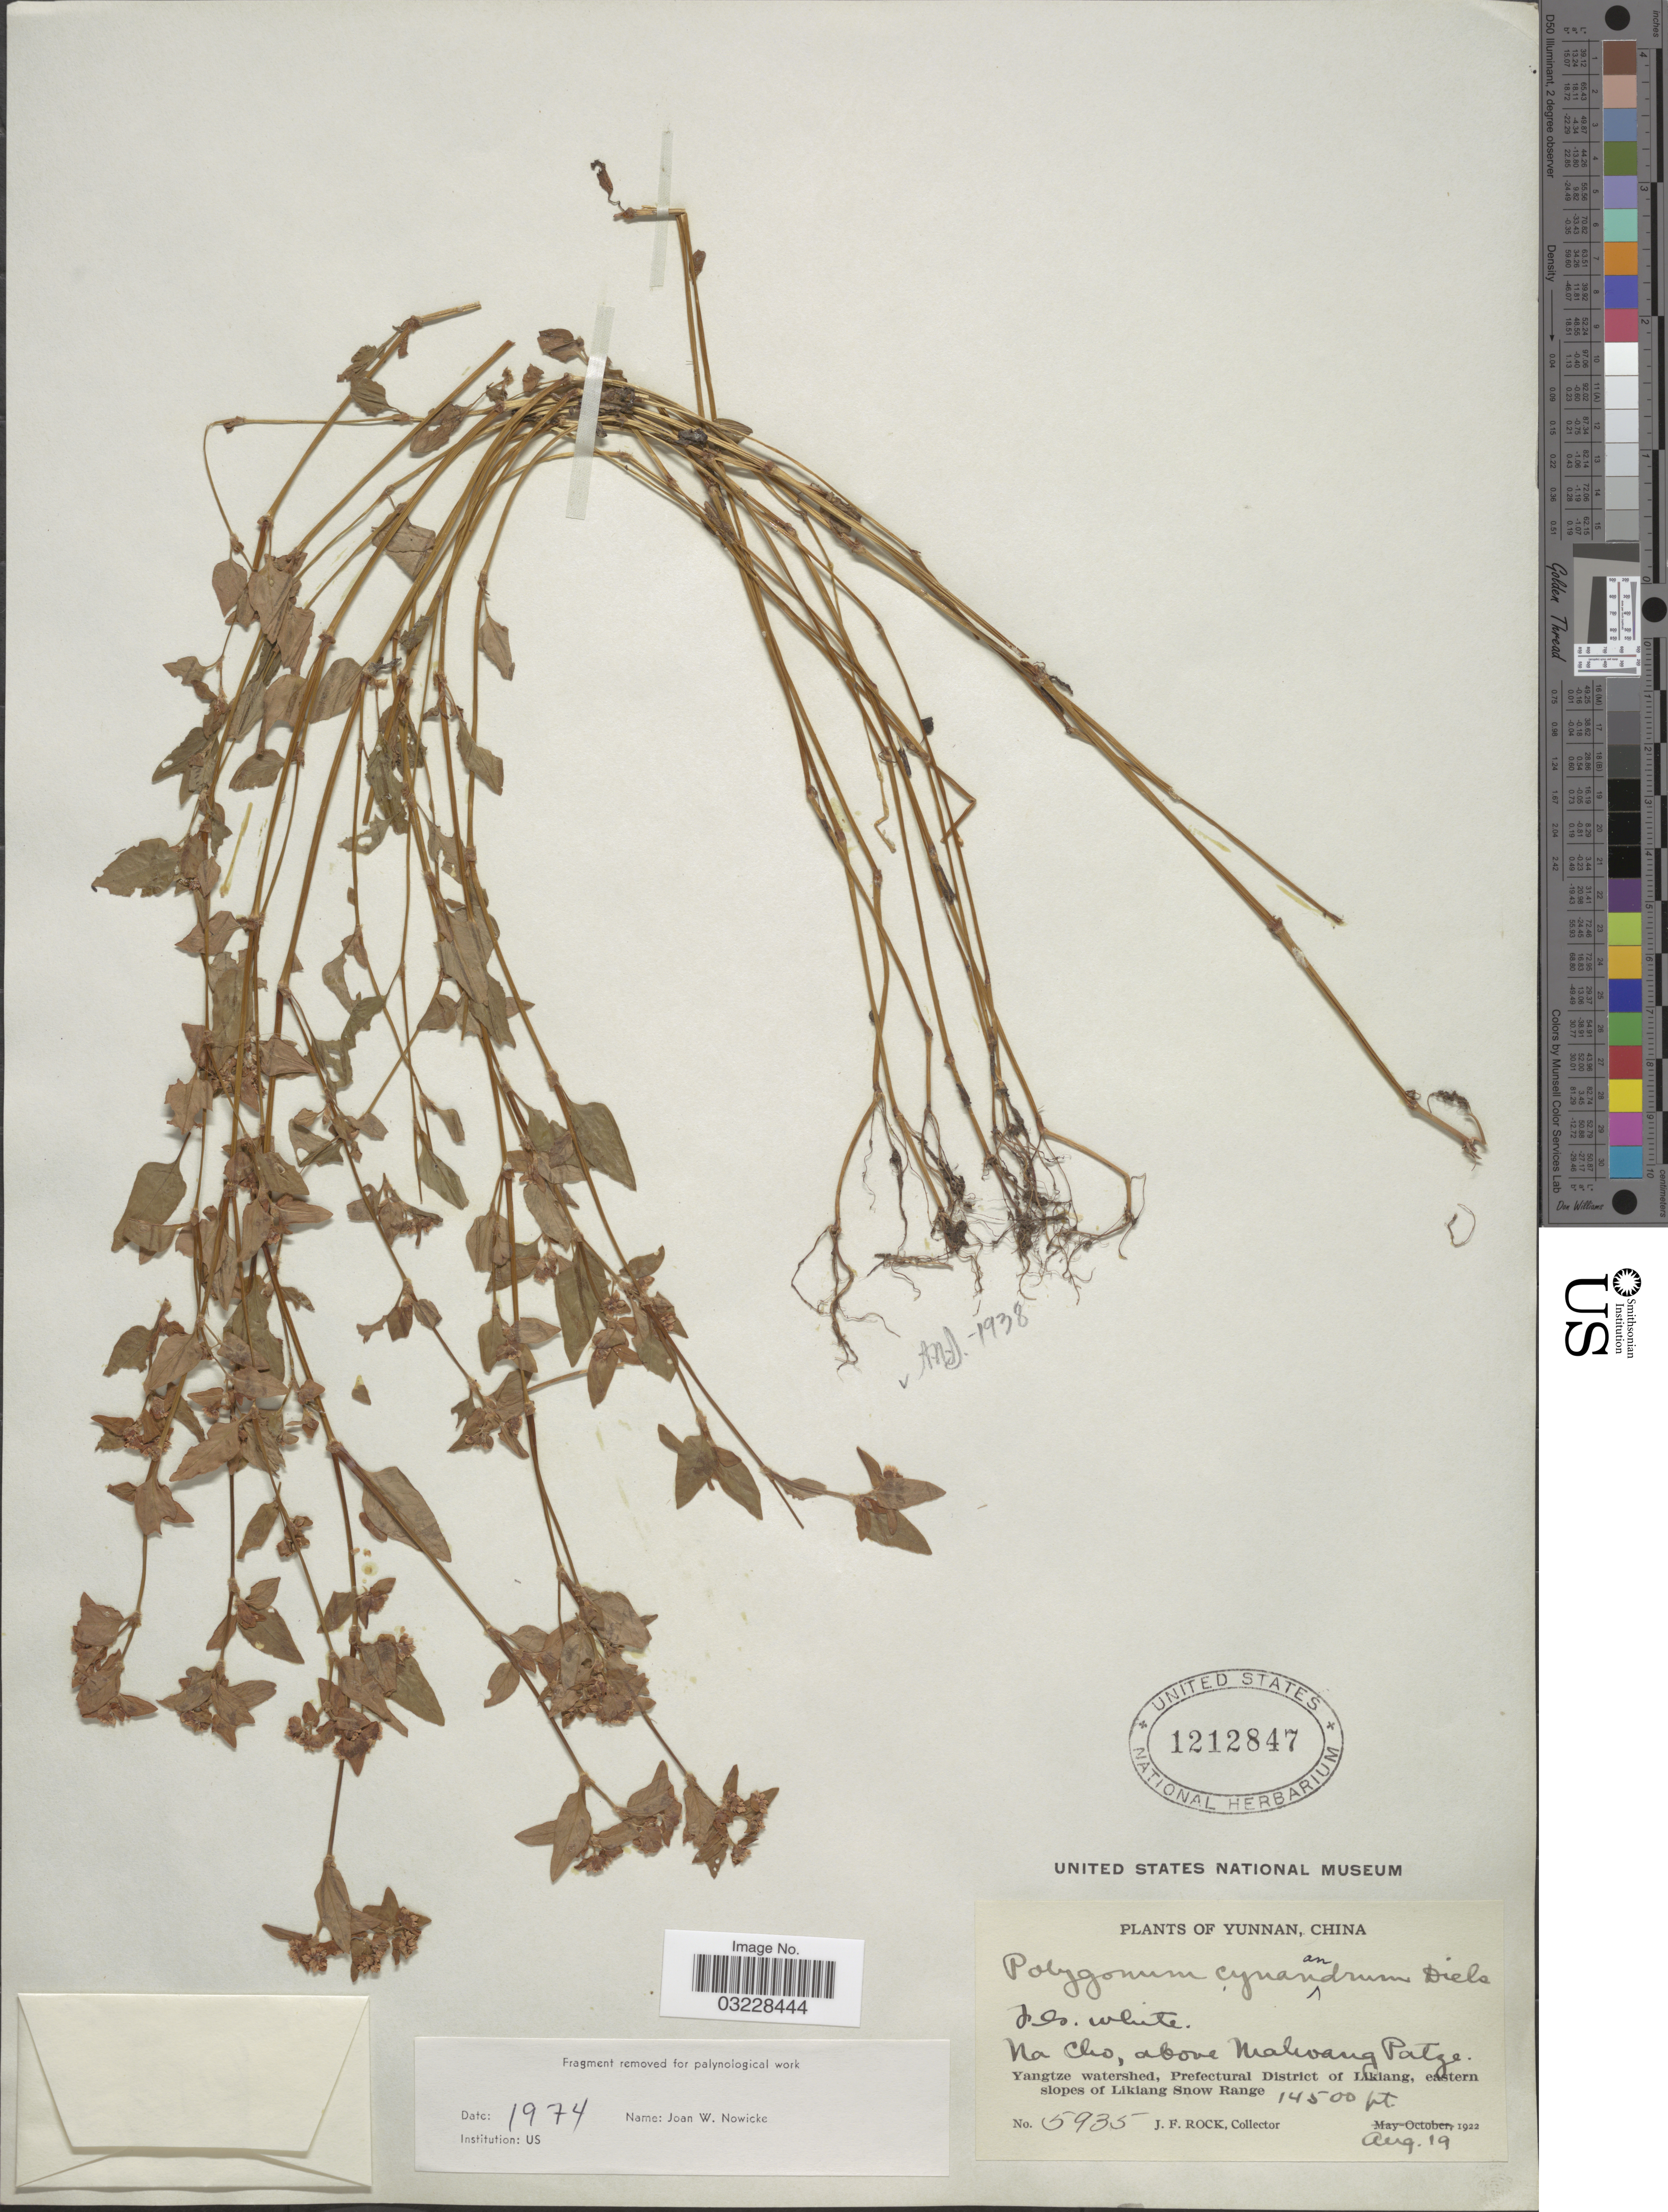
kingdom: Plantae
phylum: Tracheophyta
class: Magnoliopsida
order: Caryophyllales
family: Polygonaceae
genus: Polygonum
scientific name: Polygonum cyanandrum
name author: Diels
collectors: J. Rock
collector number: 5935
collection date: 1922-08-19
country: China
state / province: Yunnan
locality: Na Cho, above Makoang Patze. Yangtze watershed, Prefectural District of Likiang, eastern slopes of Likiang Snow Range.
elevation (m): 4420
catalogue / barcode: US 1212847